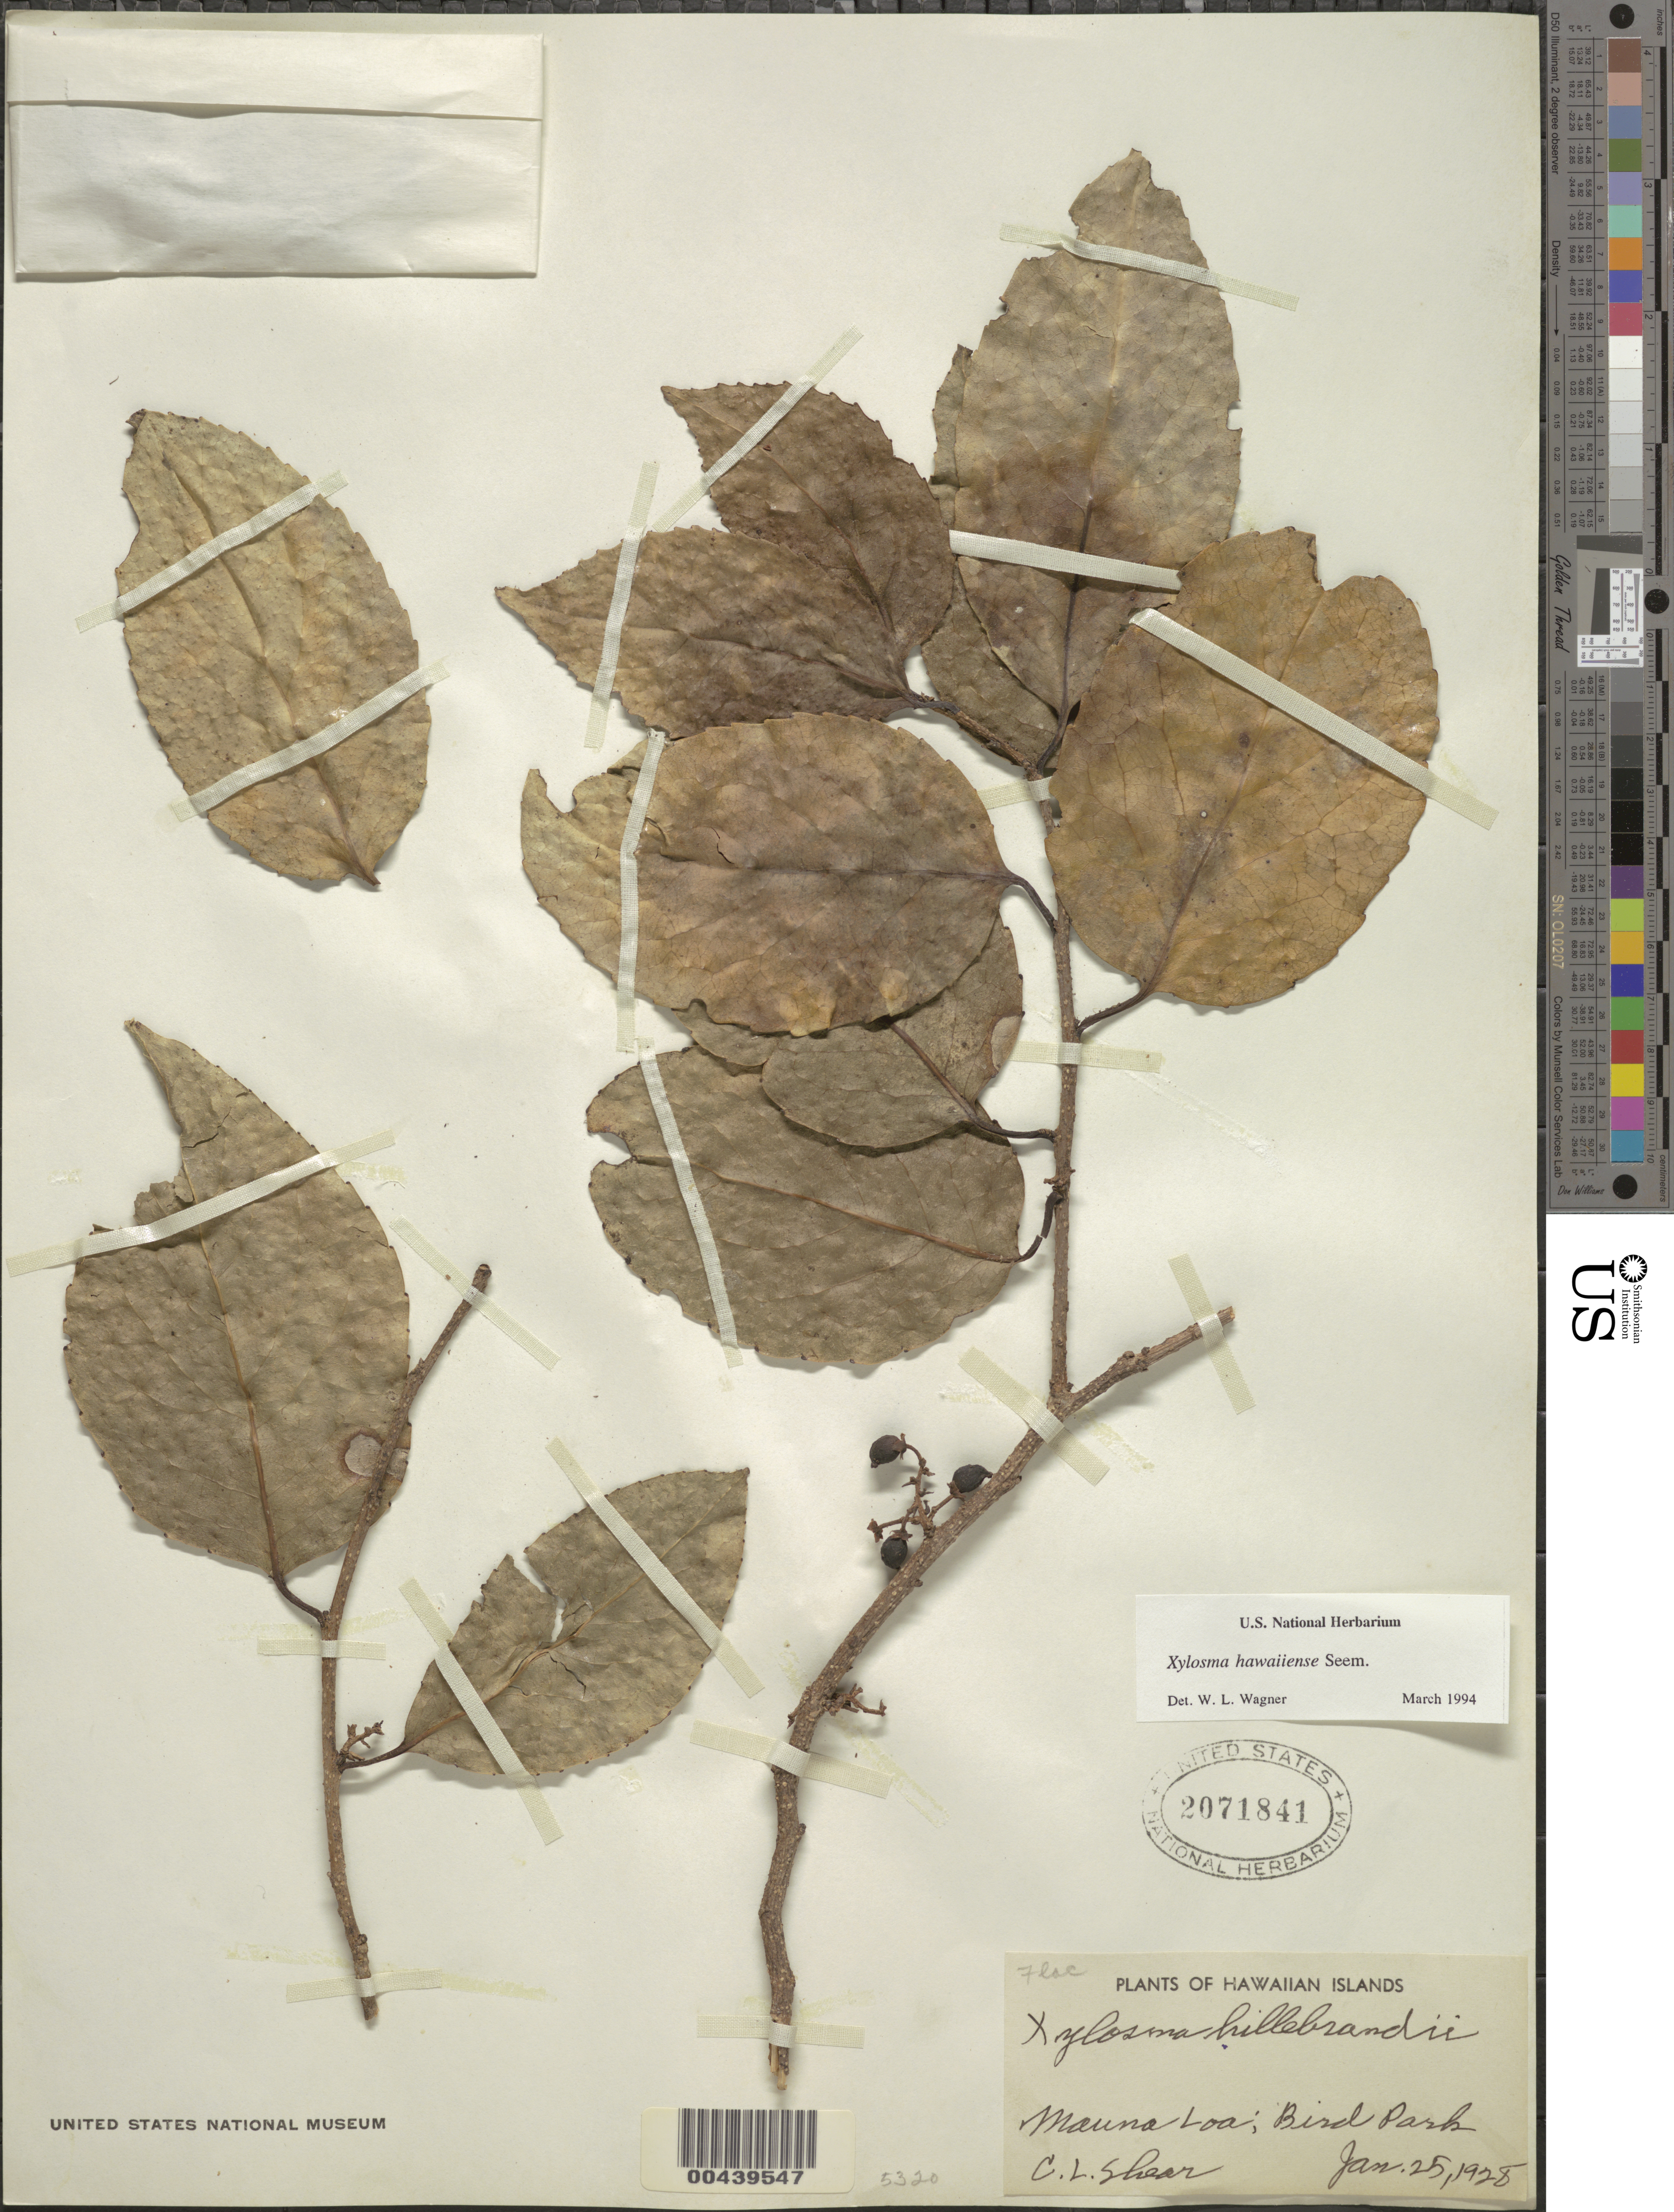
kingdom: Plantae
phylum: Tracheophyta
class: Magnoliopsida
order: Malpighiales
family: Salicaceae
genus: Xylosma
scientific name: Xylosma hawaiensis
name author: Seem.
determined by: Wagner, W. L., (BOT), Smithsonian Institution - National Museum of Natural History (UNITED STATES)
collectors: C. L. Shear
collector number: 5320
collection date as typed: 25 Jan 1928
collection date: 1928-01-25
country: United States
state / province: Hawaii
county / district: Hawaii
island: Hawaii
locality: Mauna Loa; Bird Park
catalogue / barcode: US 2071841